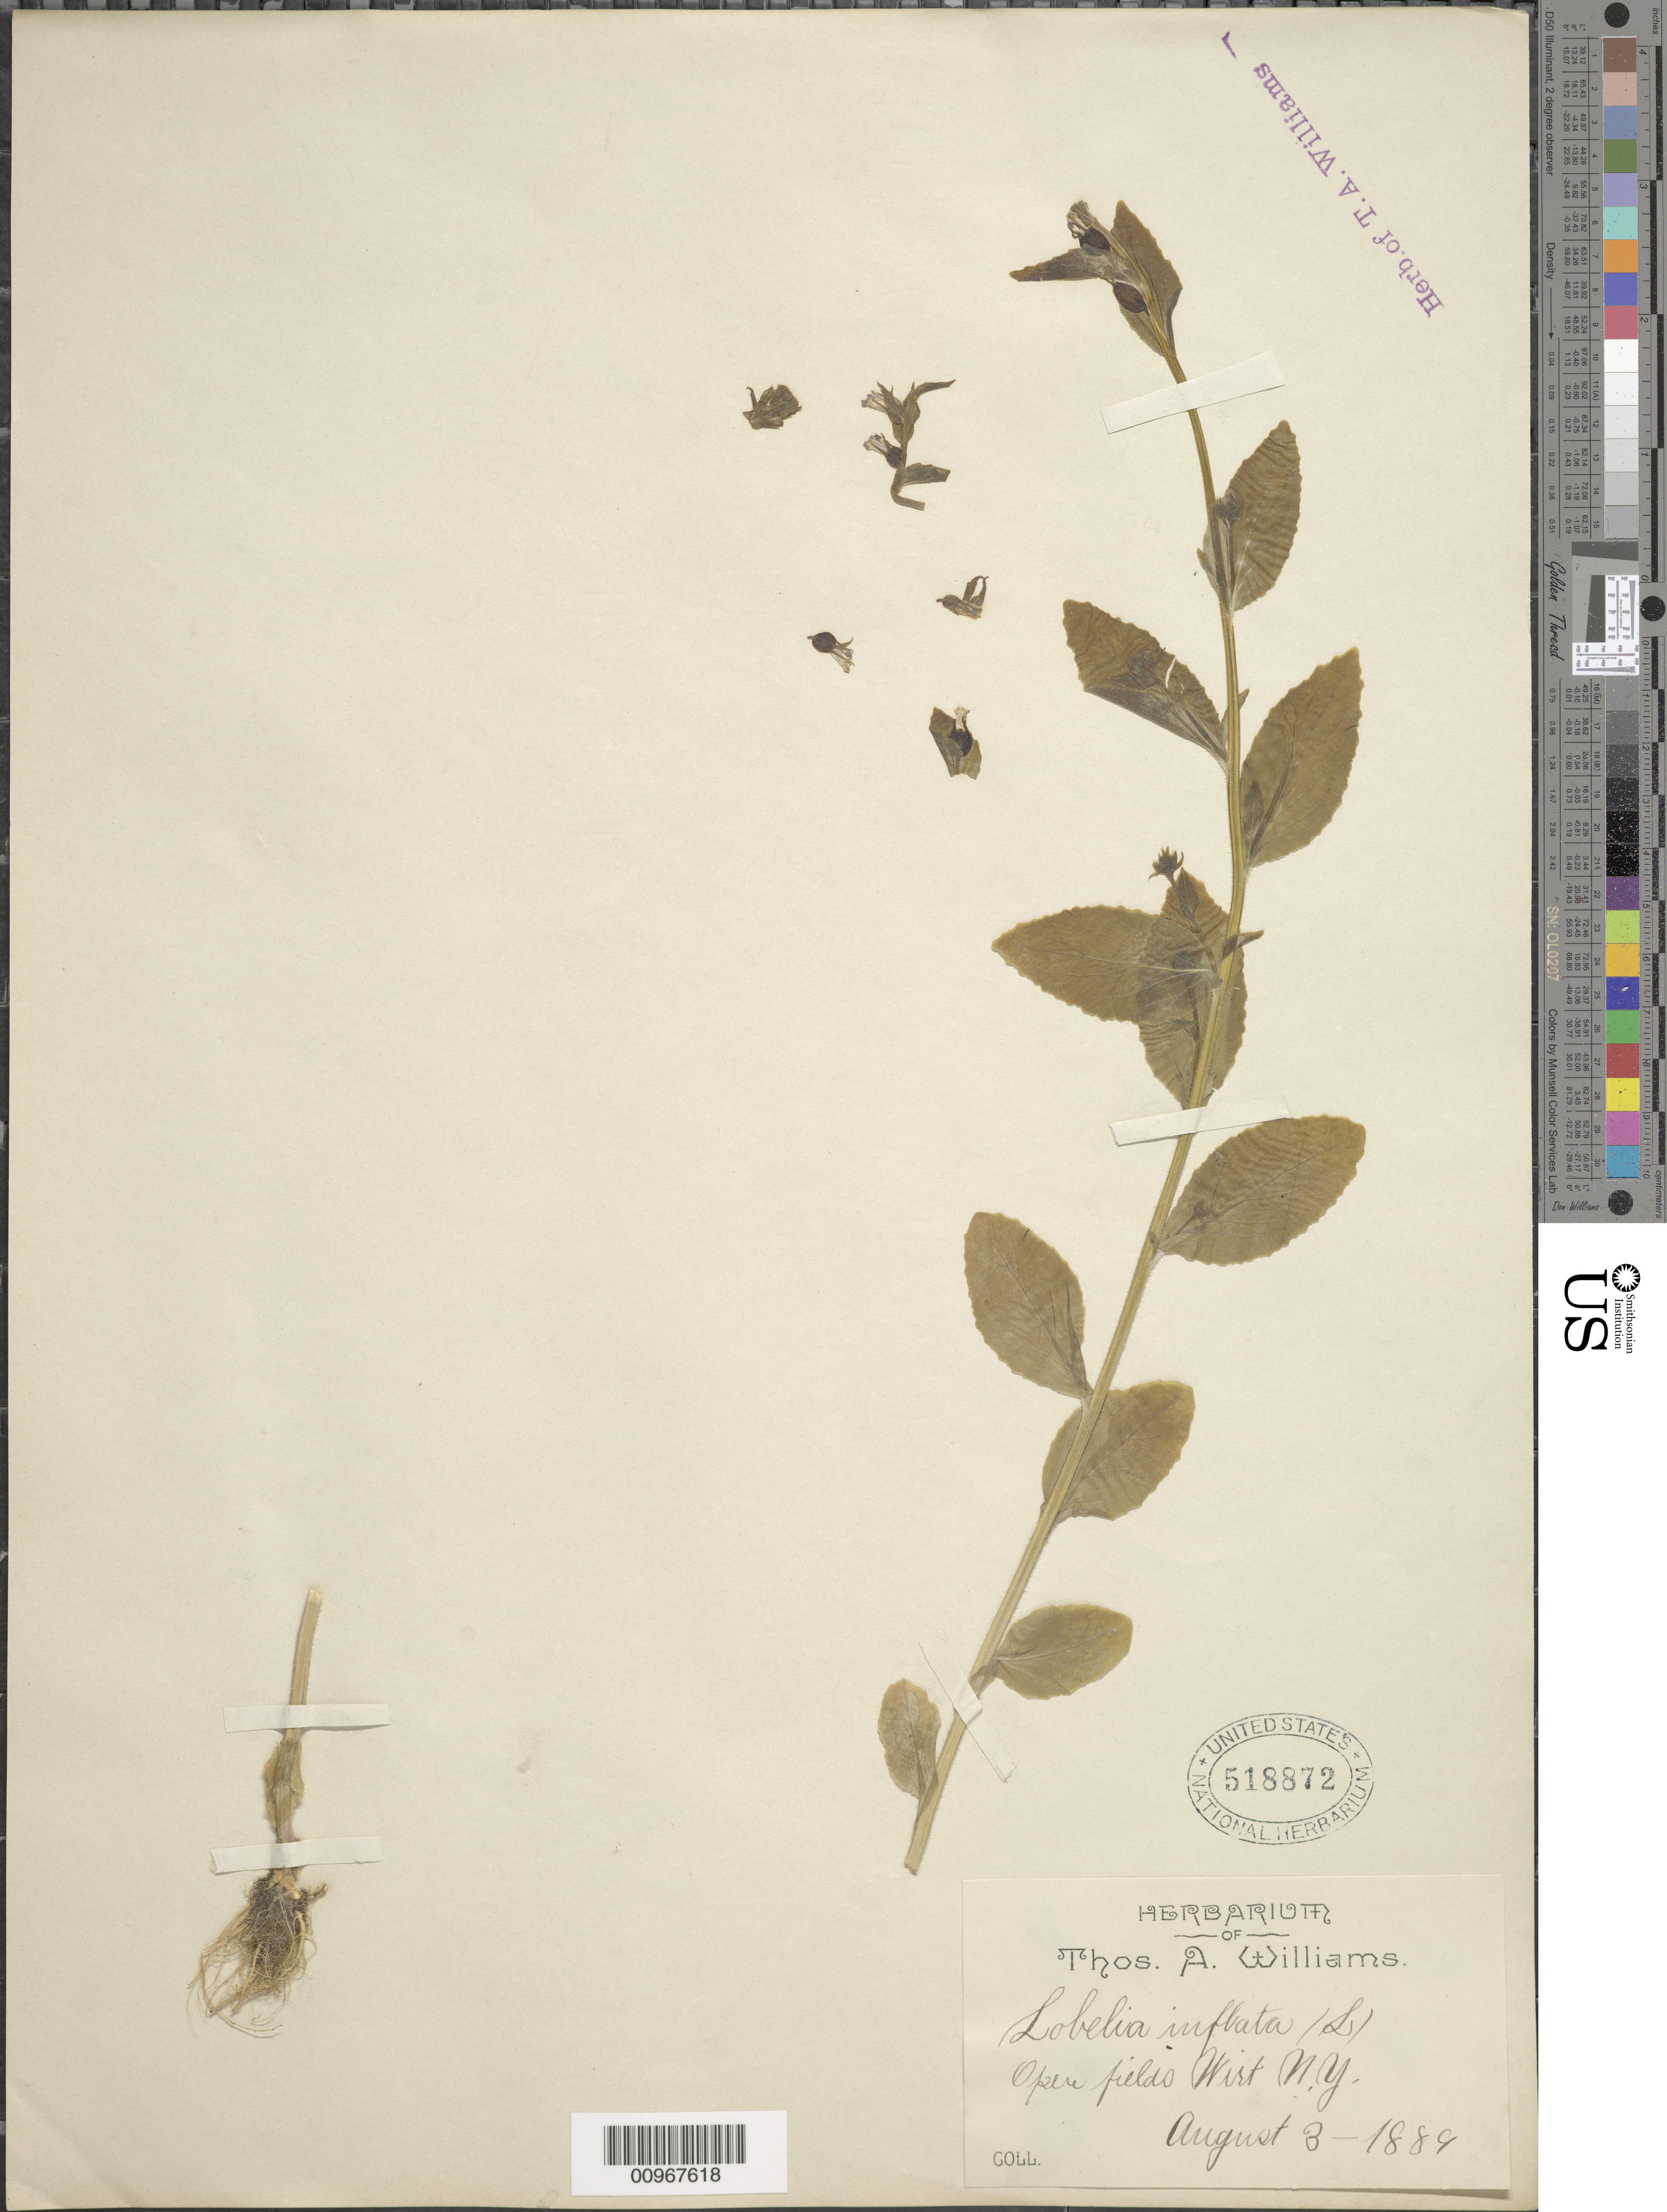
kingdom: Plantae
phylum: Tracheophyta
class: Magnoliopsida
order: Asterales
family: Campanulaceae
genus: Lobelia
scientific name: Lobelia inflata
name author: L.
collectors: T. A. Williams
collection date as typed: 3 Aug 1889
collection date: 1889-08-03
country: United States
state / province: New York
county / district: Allegany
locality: Wirt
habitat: open fields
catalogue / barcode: US 518872